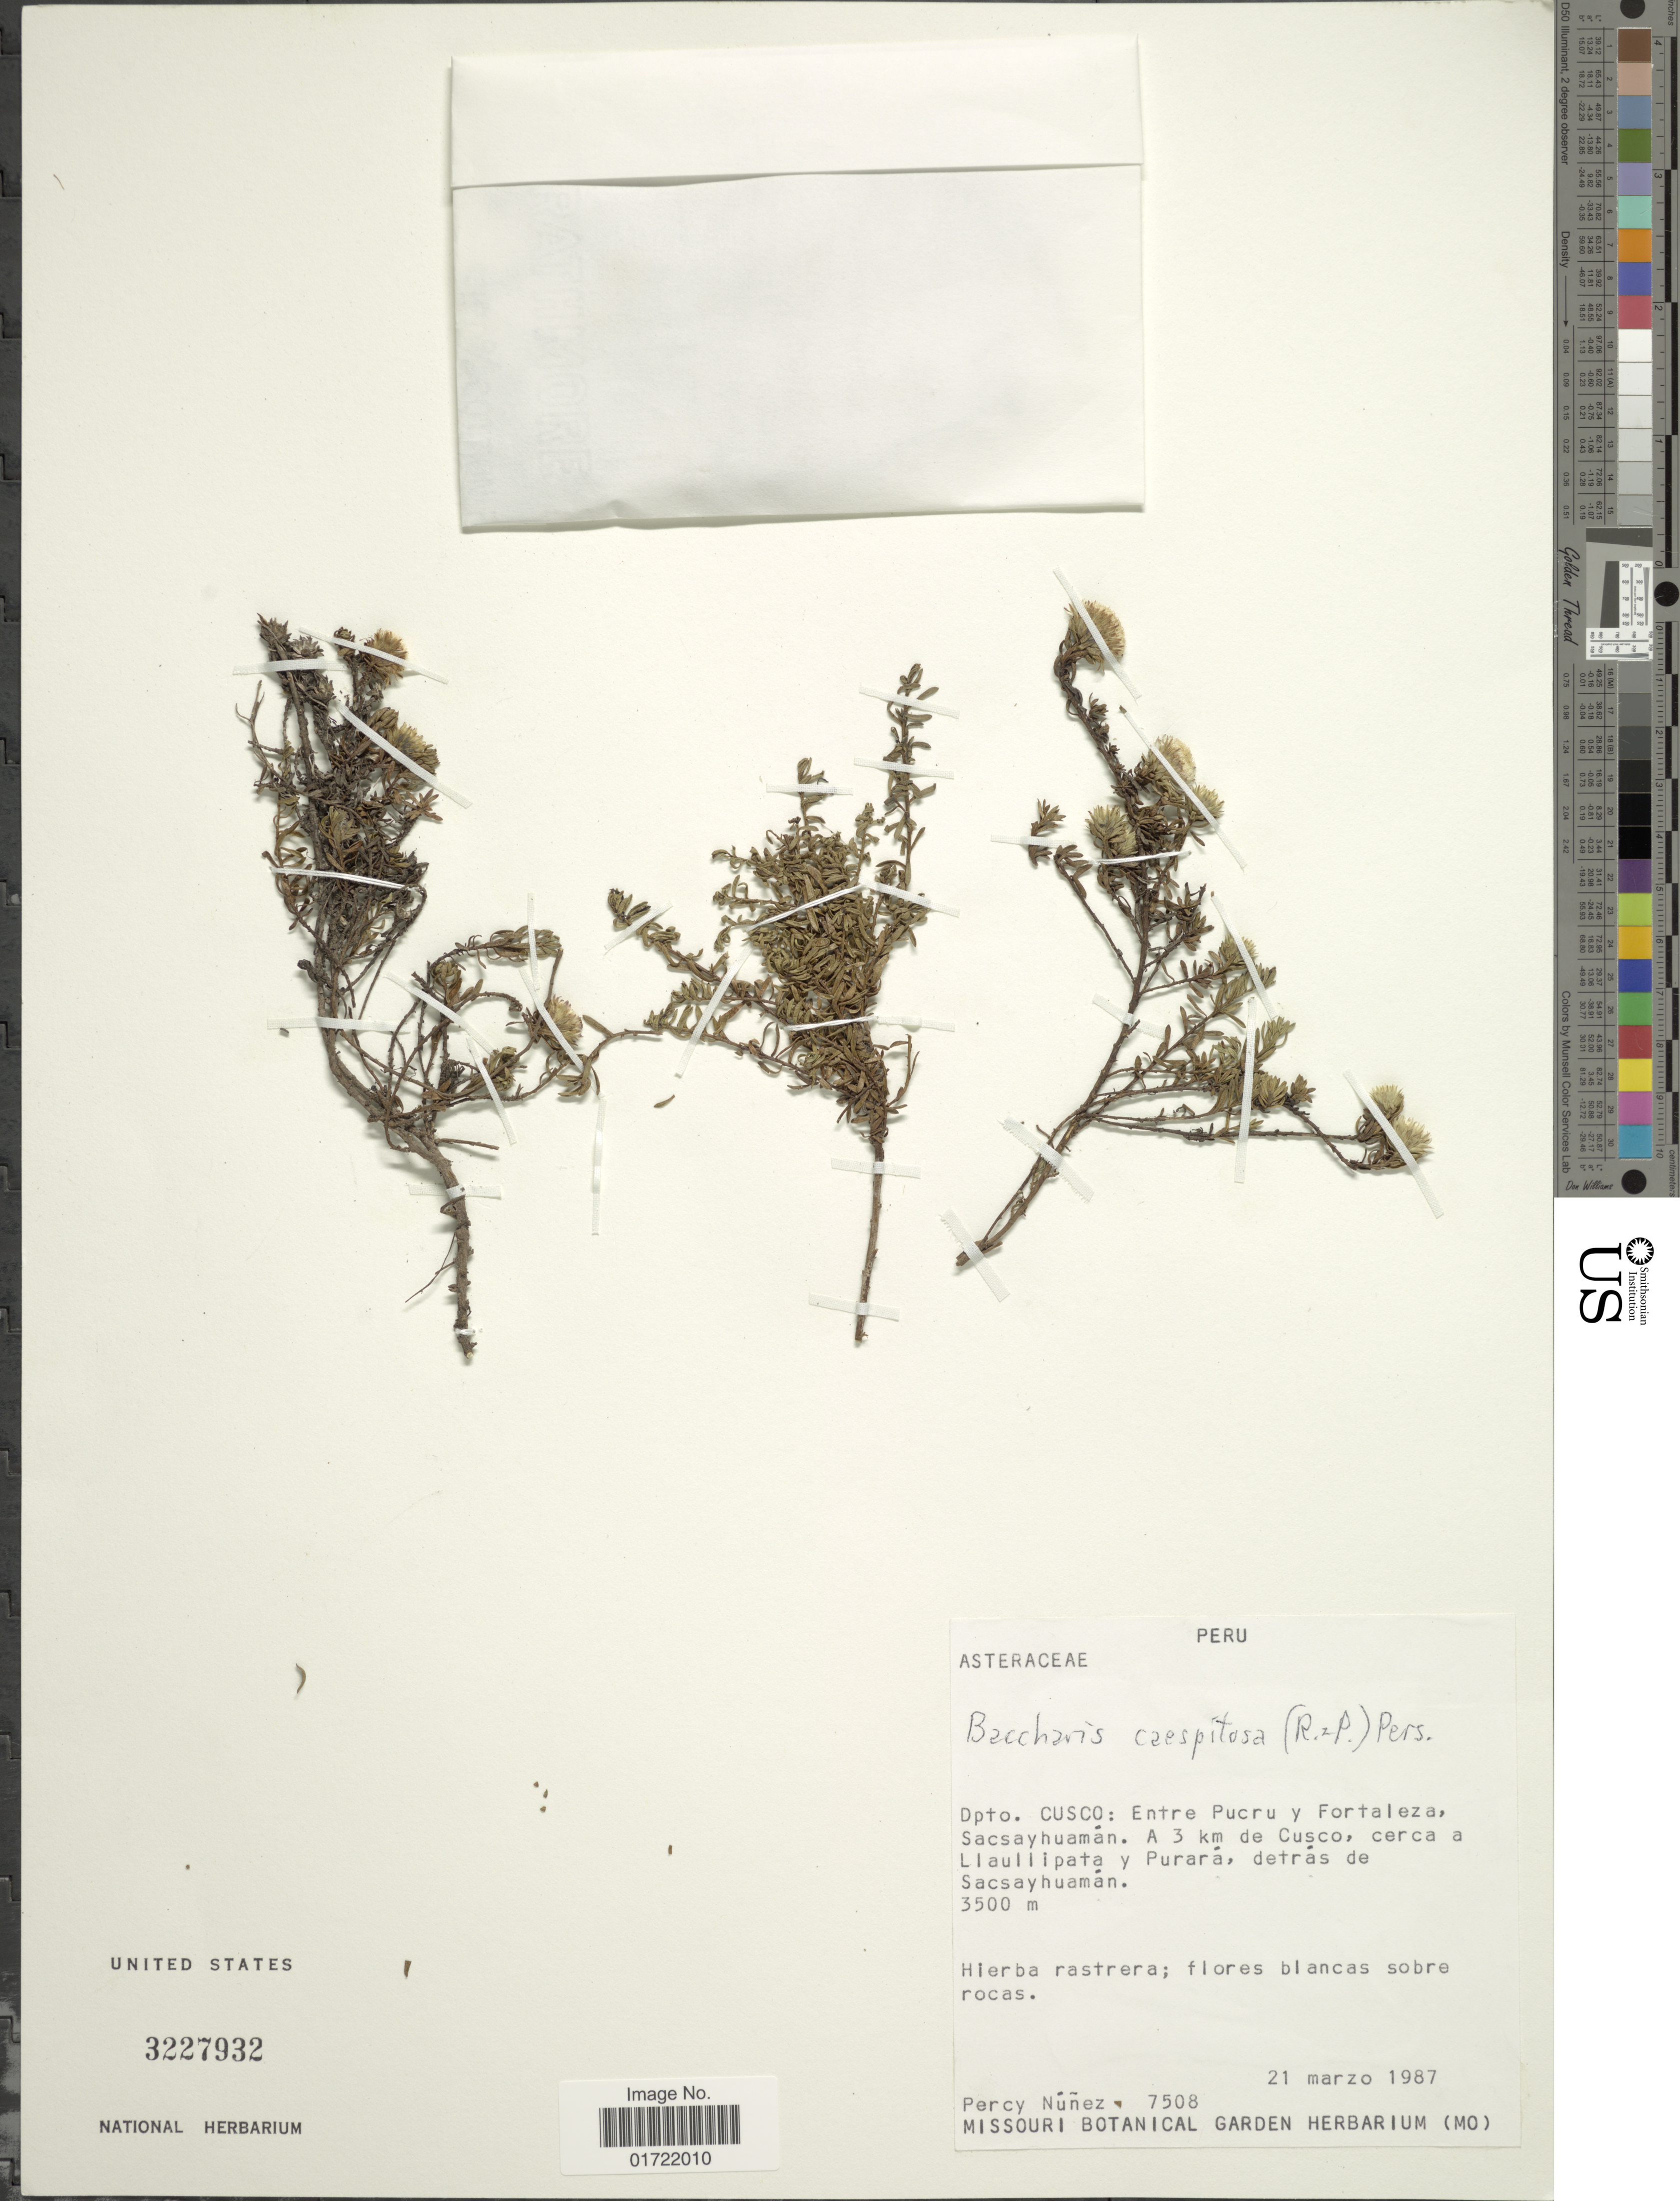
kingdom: Plantae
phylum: Tracheophyta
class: Magnoliopsida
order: Asterales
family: Asteraceae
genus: Baccharis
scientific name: Baccharis caespitosa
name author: (Ruiz & Pav.) Pers.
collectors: P. Nuñez V.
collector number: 7508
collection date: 1987-03-21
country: Peru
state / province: Cusco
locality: Entre Pucru y Fortaleza, Sacsayhuaman. A 3 km de Cusco, cerca a Llaullipata y Purara, dtras de Sacsayhuaman.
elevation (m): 3500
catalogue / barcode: US 3227932